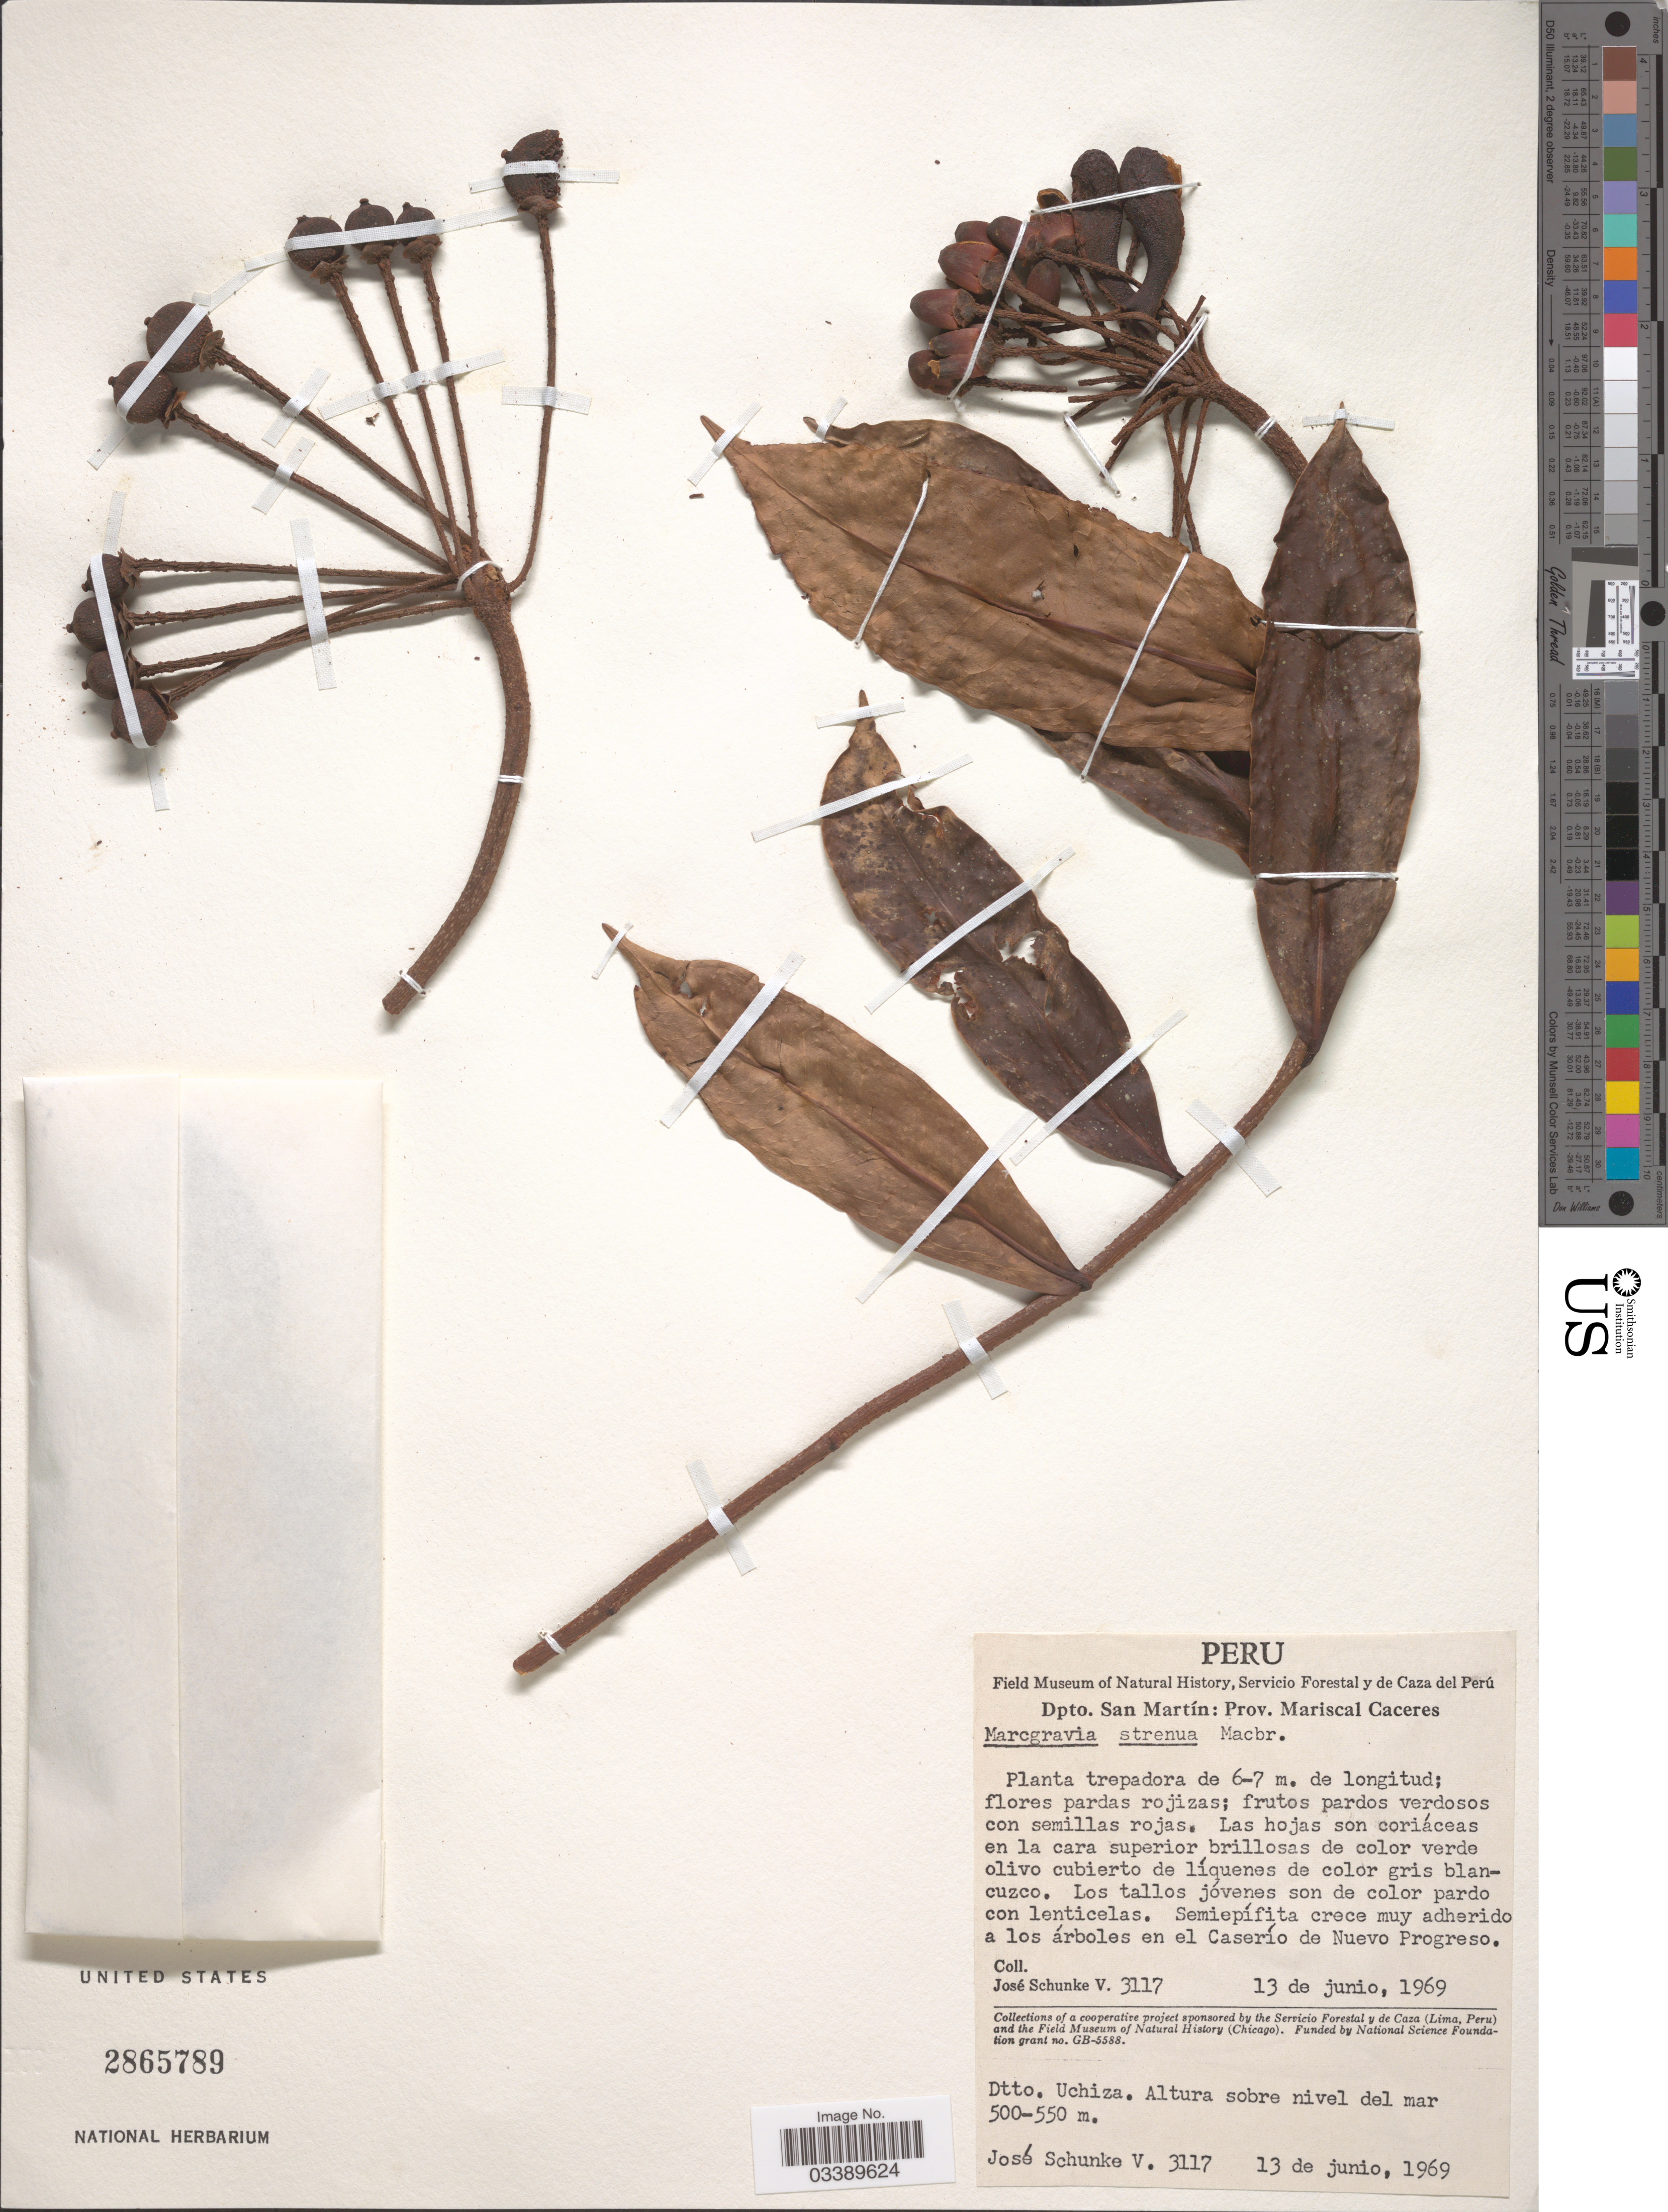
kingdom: Plantae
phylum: Tracheophyta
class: Magnoliopsida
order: Ericales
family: Marcgraviaceae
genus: Marcgravia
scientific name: Marcgravia strenua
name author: J.F. Macbr.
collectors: J. Schunke Vigo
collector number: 3117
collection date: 1969-06-13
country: Peru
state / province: San Martín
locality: Dpto. San Martín: Prov. Mariscal Caceres. Semiepífita crece muy adherido a los árboles en el Caserío de Nuevo Progreso. Dtto. Uchiza.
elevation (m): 500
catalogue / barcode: US 2865789